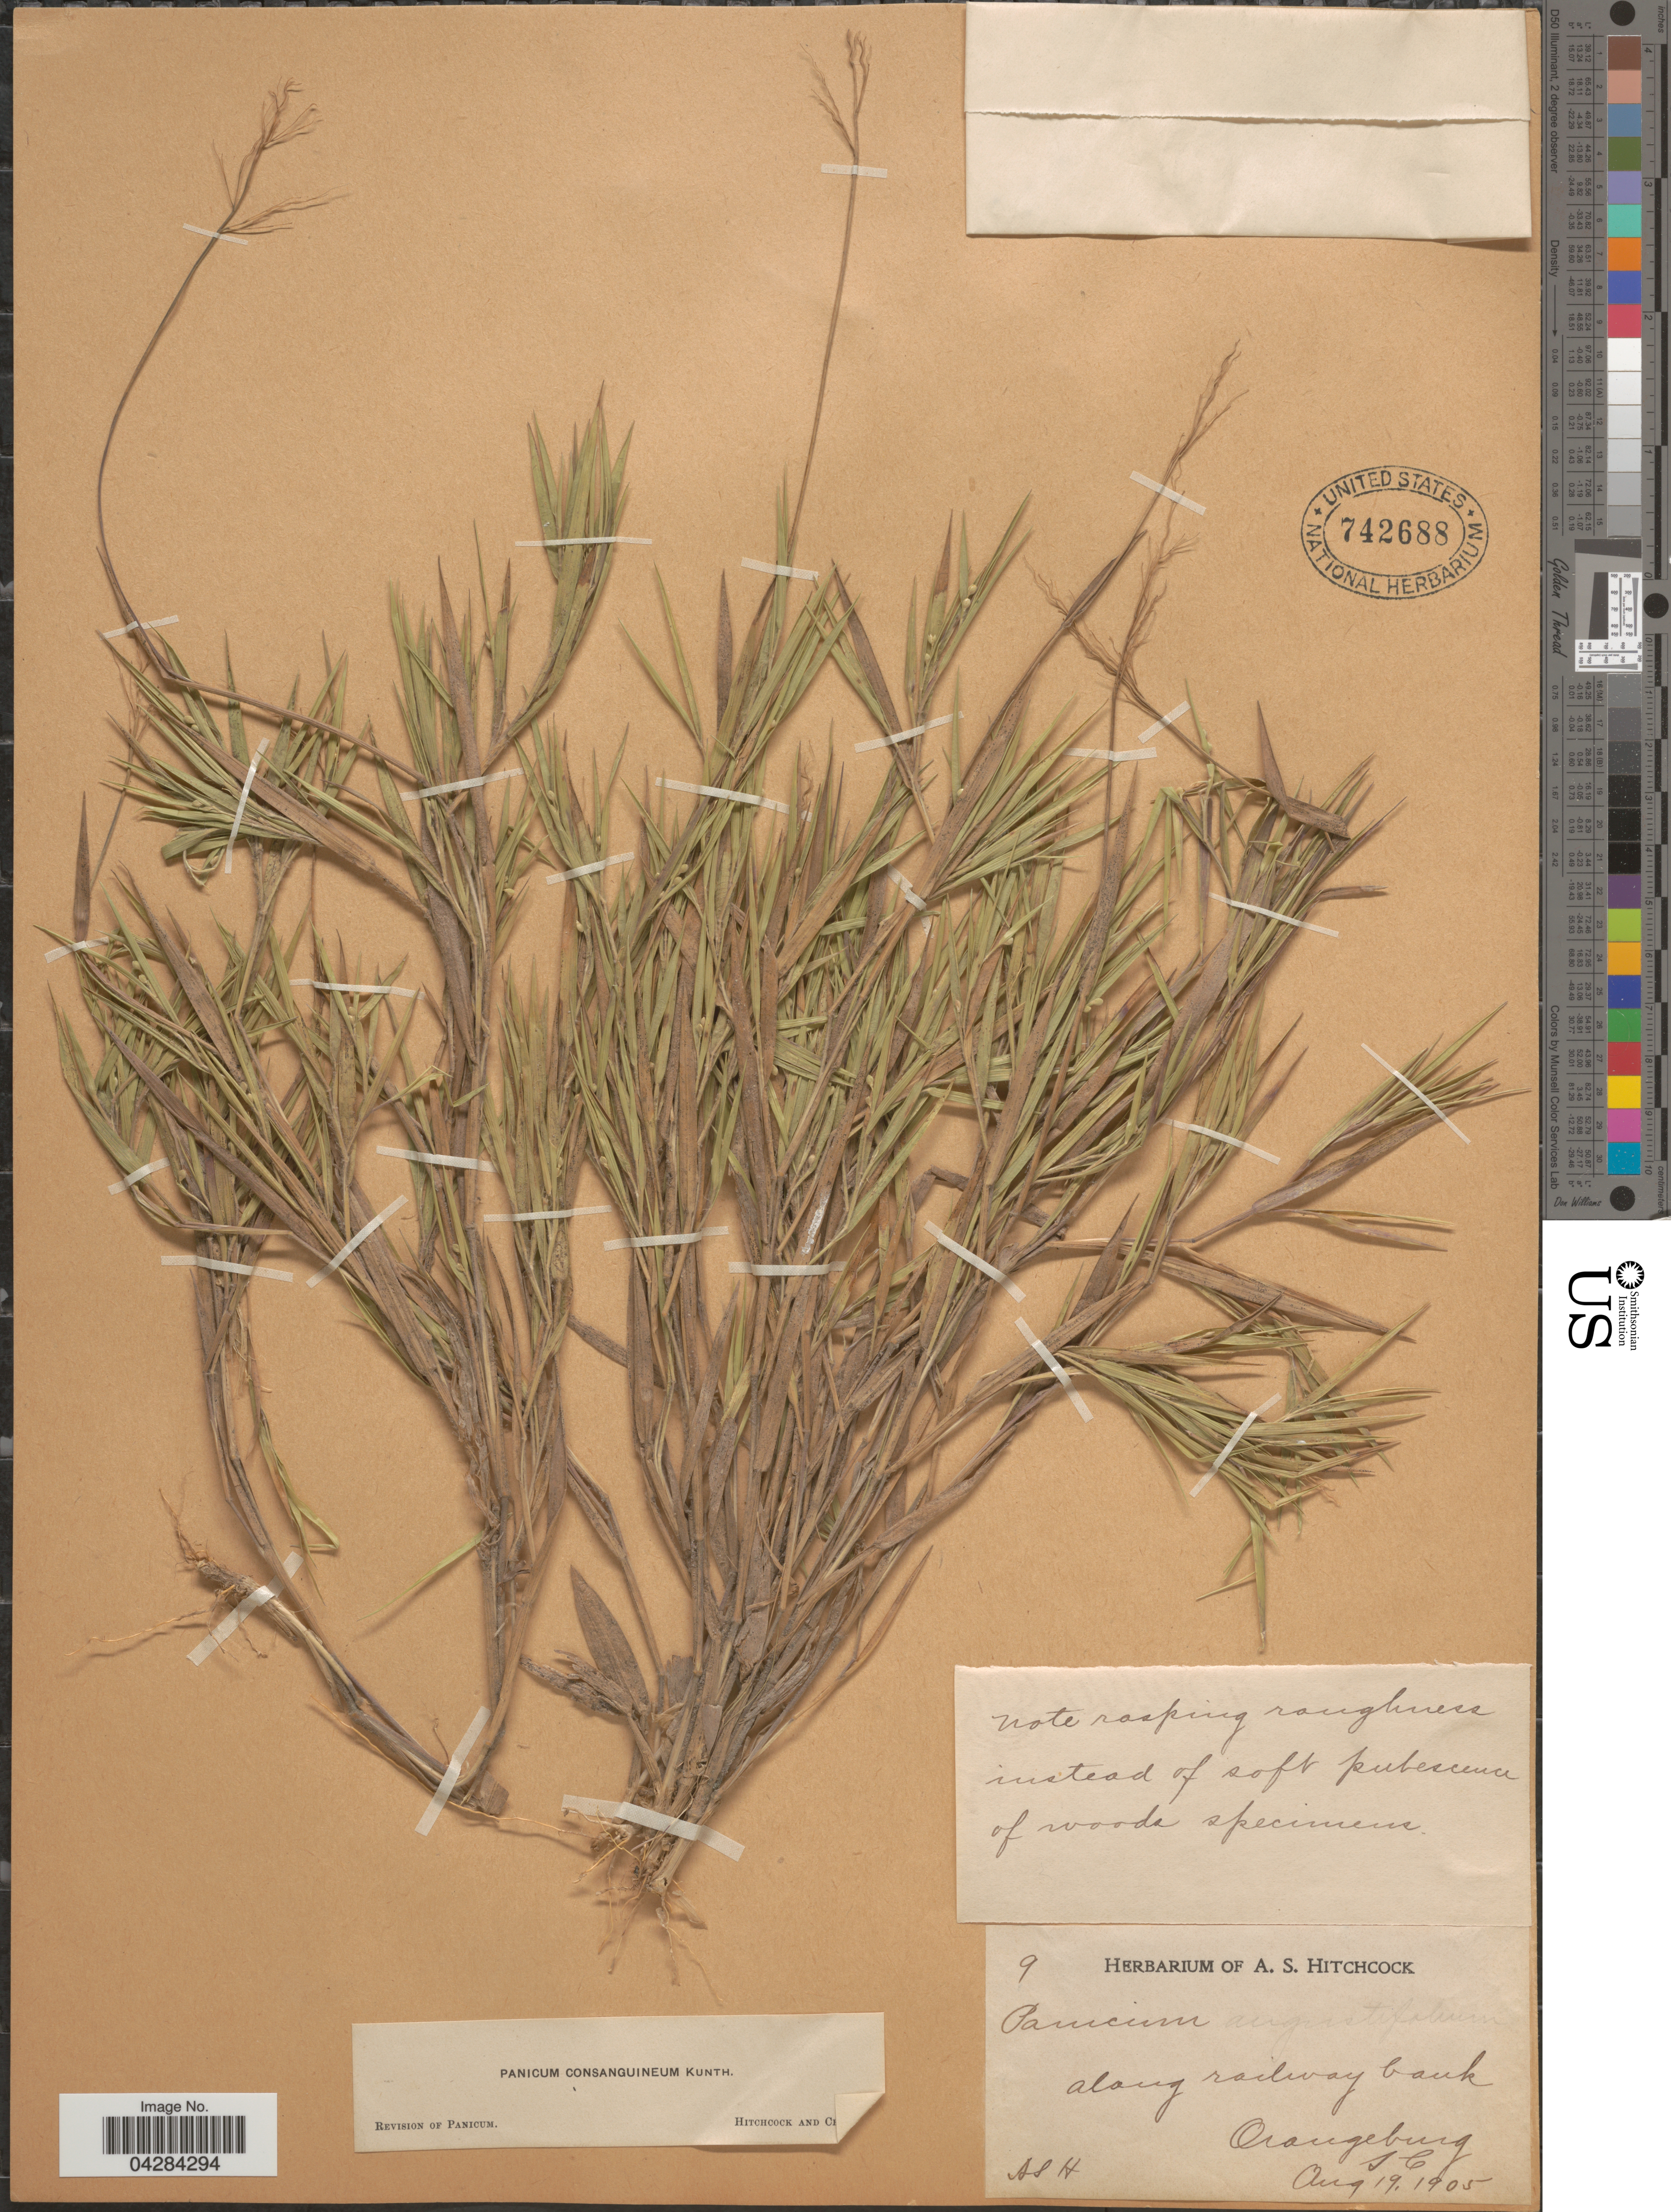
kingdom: Plantae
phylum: Tracheophyta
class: Liliopsida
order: Poales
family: Poaceae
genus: Dichanthelium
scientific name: Dichanthelium ovale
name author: (Elliott) Gould & C.A. Clark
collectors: A. S. Hitchcock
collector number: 9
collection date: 1905-08-19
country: United States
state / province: South Carolina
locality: Along railway bank. Orangeburg.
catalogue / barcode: US 742688